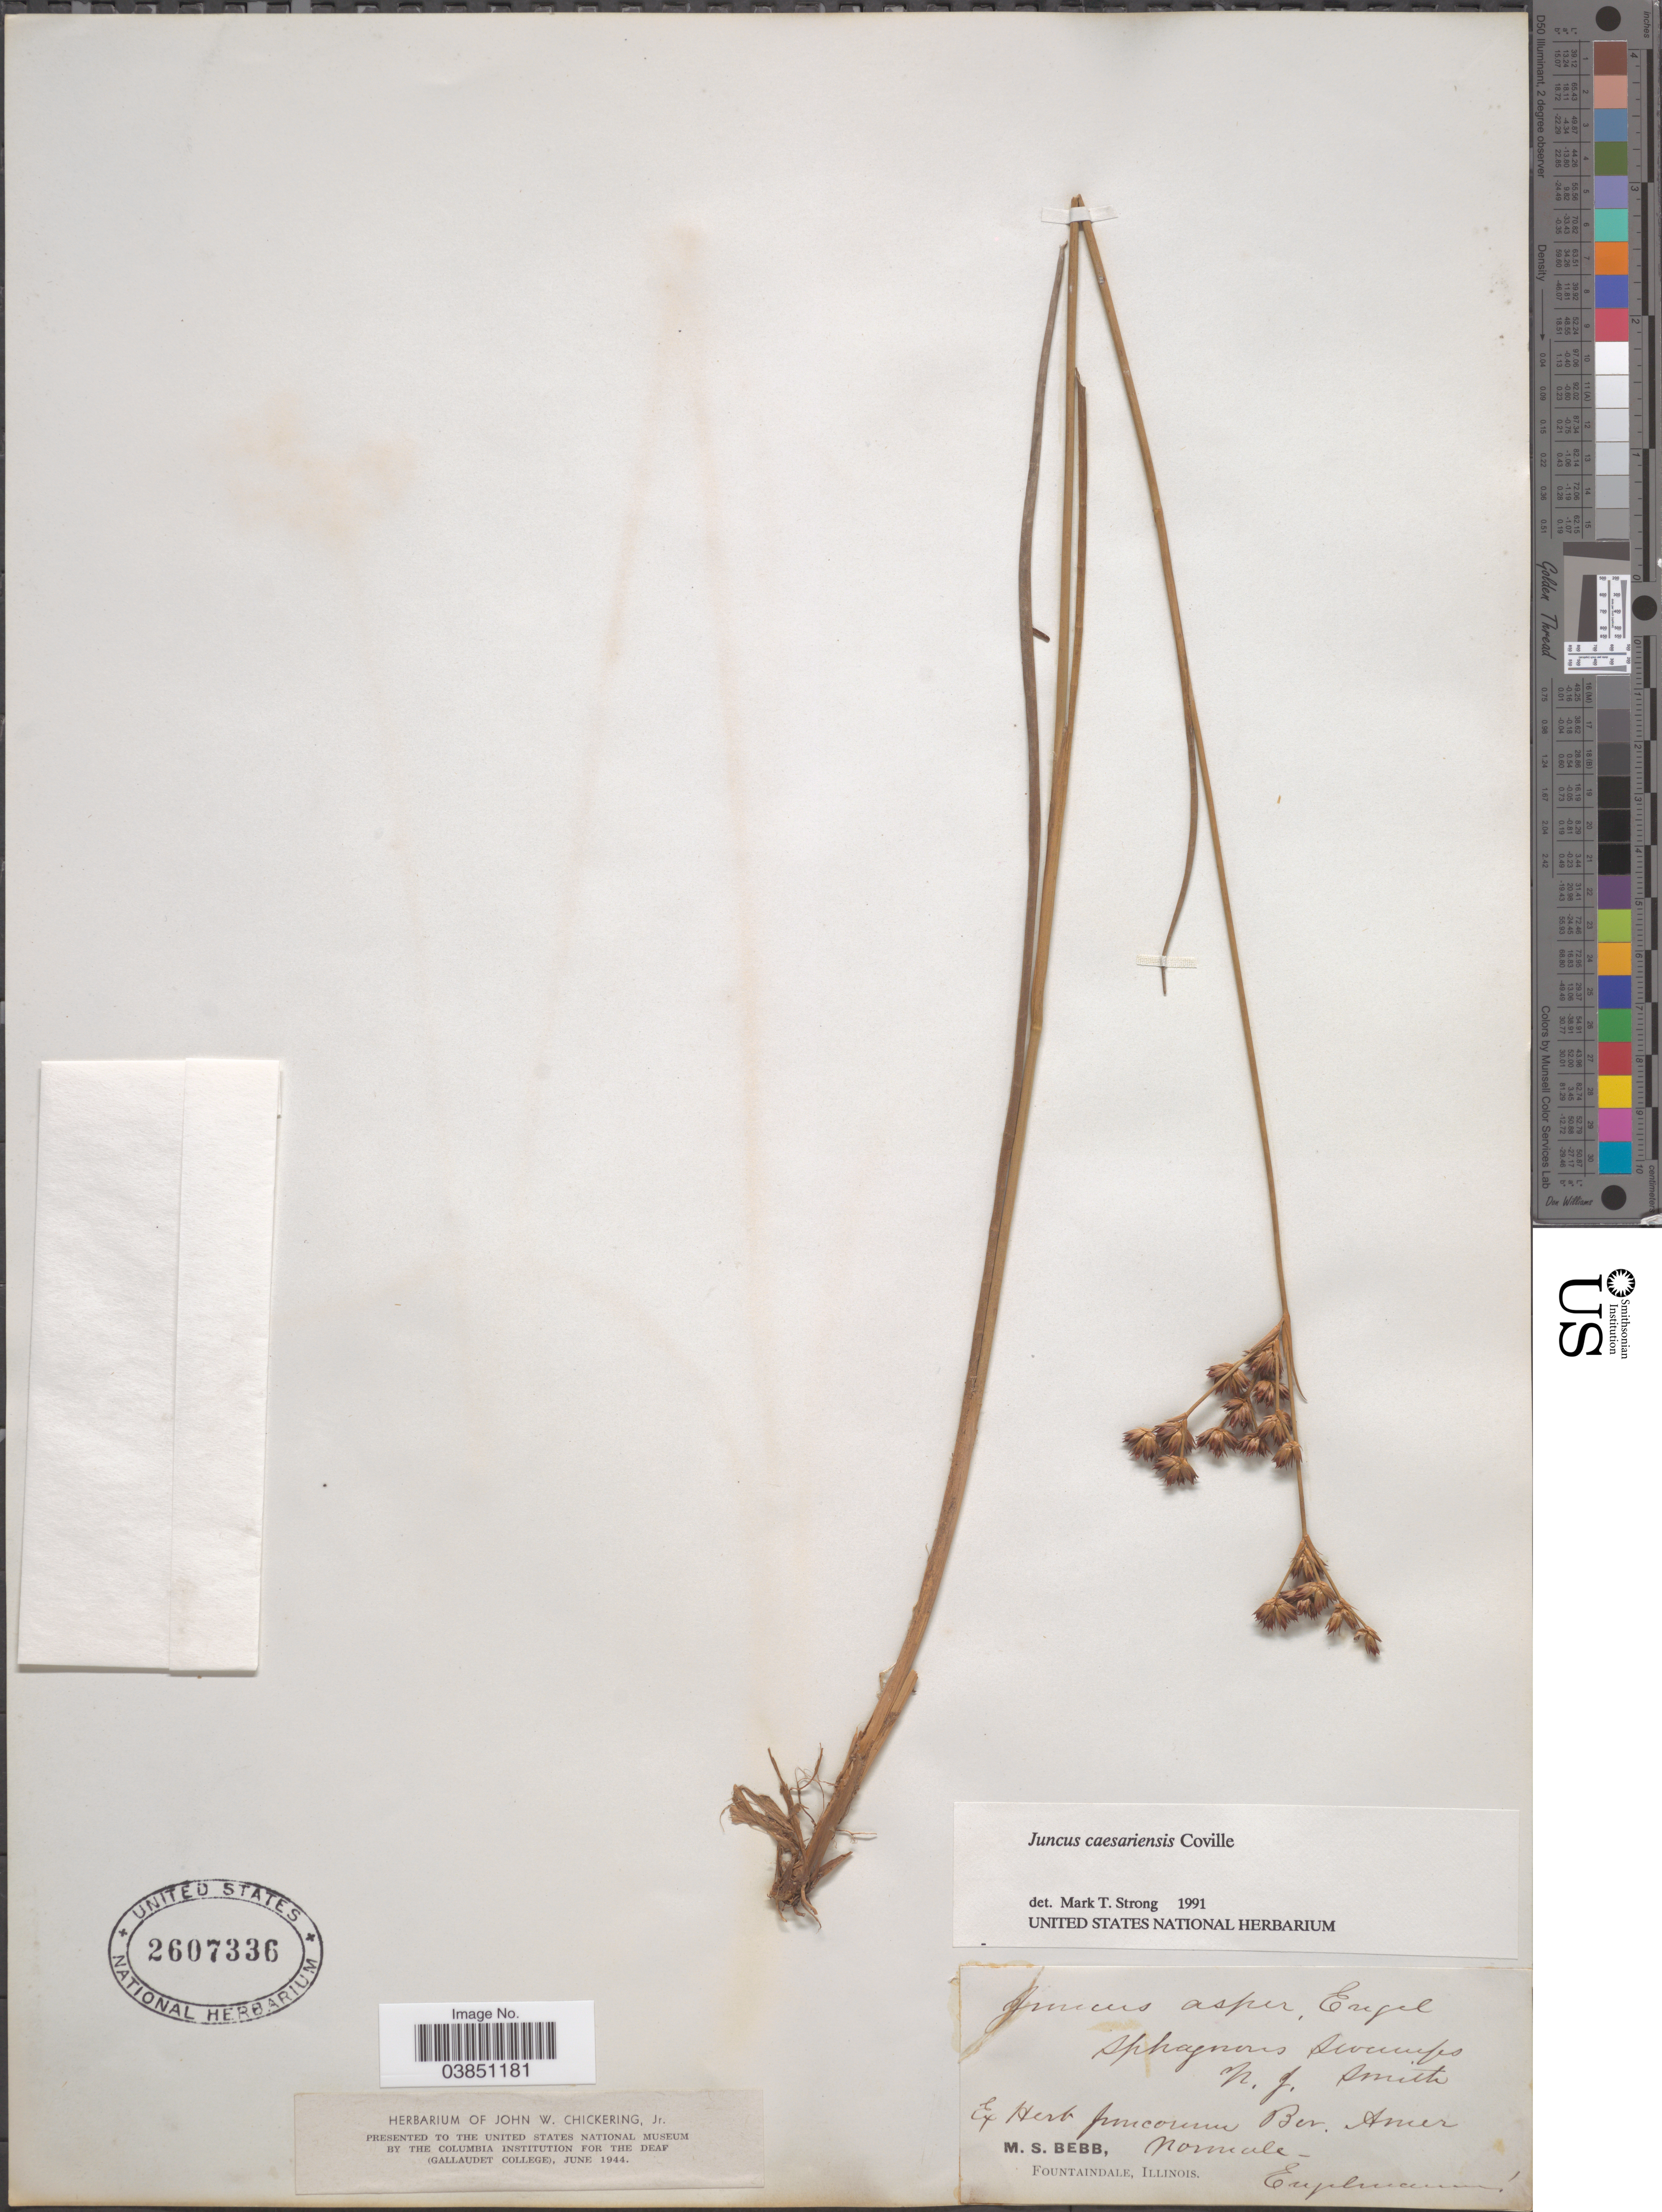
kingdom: Plantae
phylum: Tracheophyta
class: Liliopsida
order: Poales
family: Juncaceae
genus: Juncus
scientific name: Juncus caesariensis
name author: Coville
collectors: M. Bebb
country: United States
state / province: New Jersey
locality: Smith.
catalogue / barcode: US 2607336